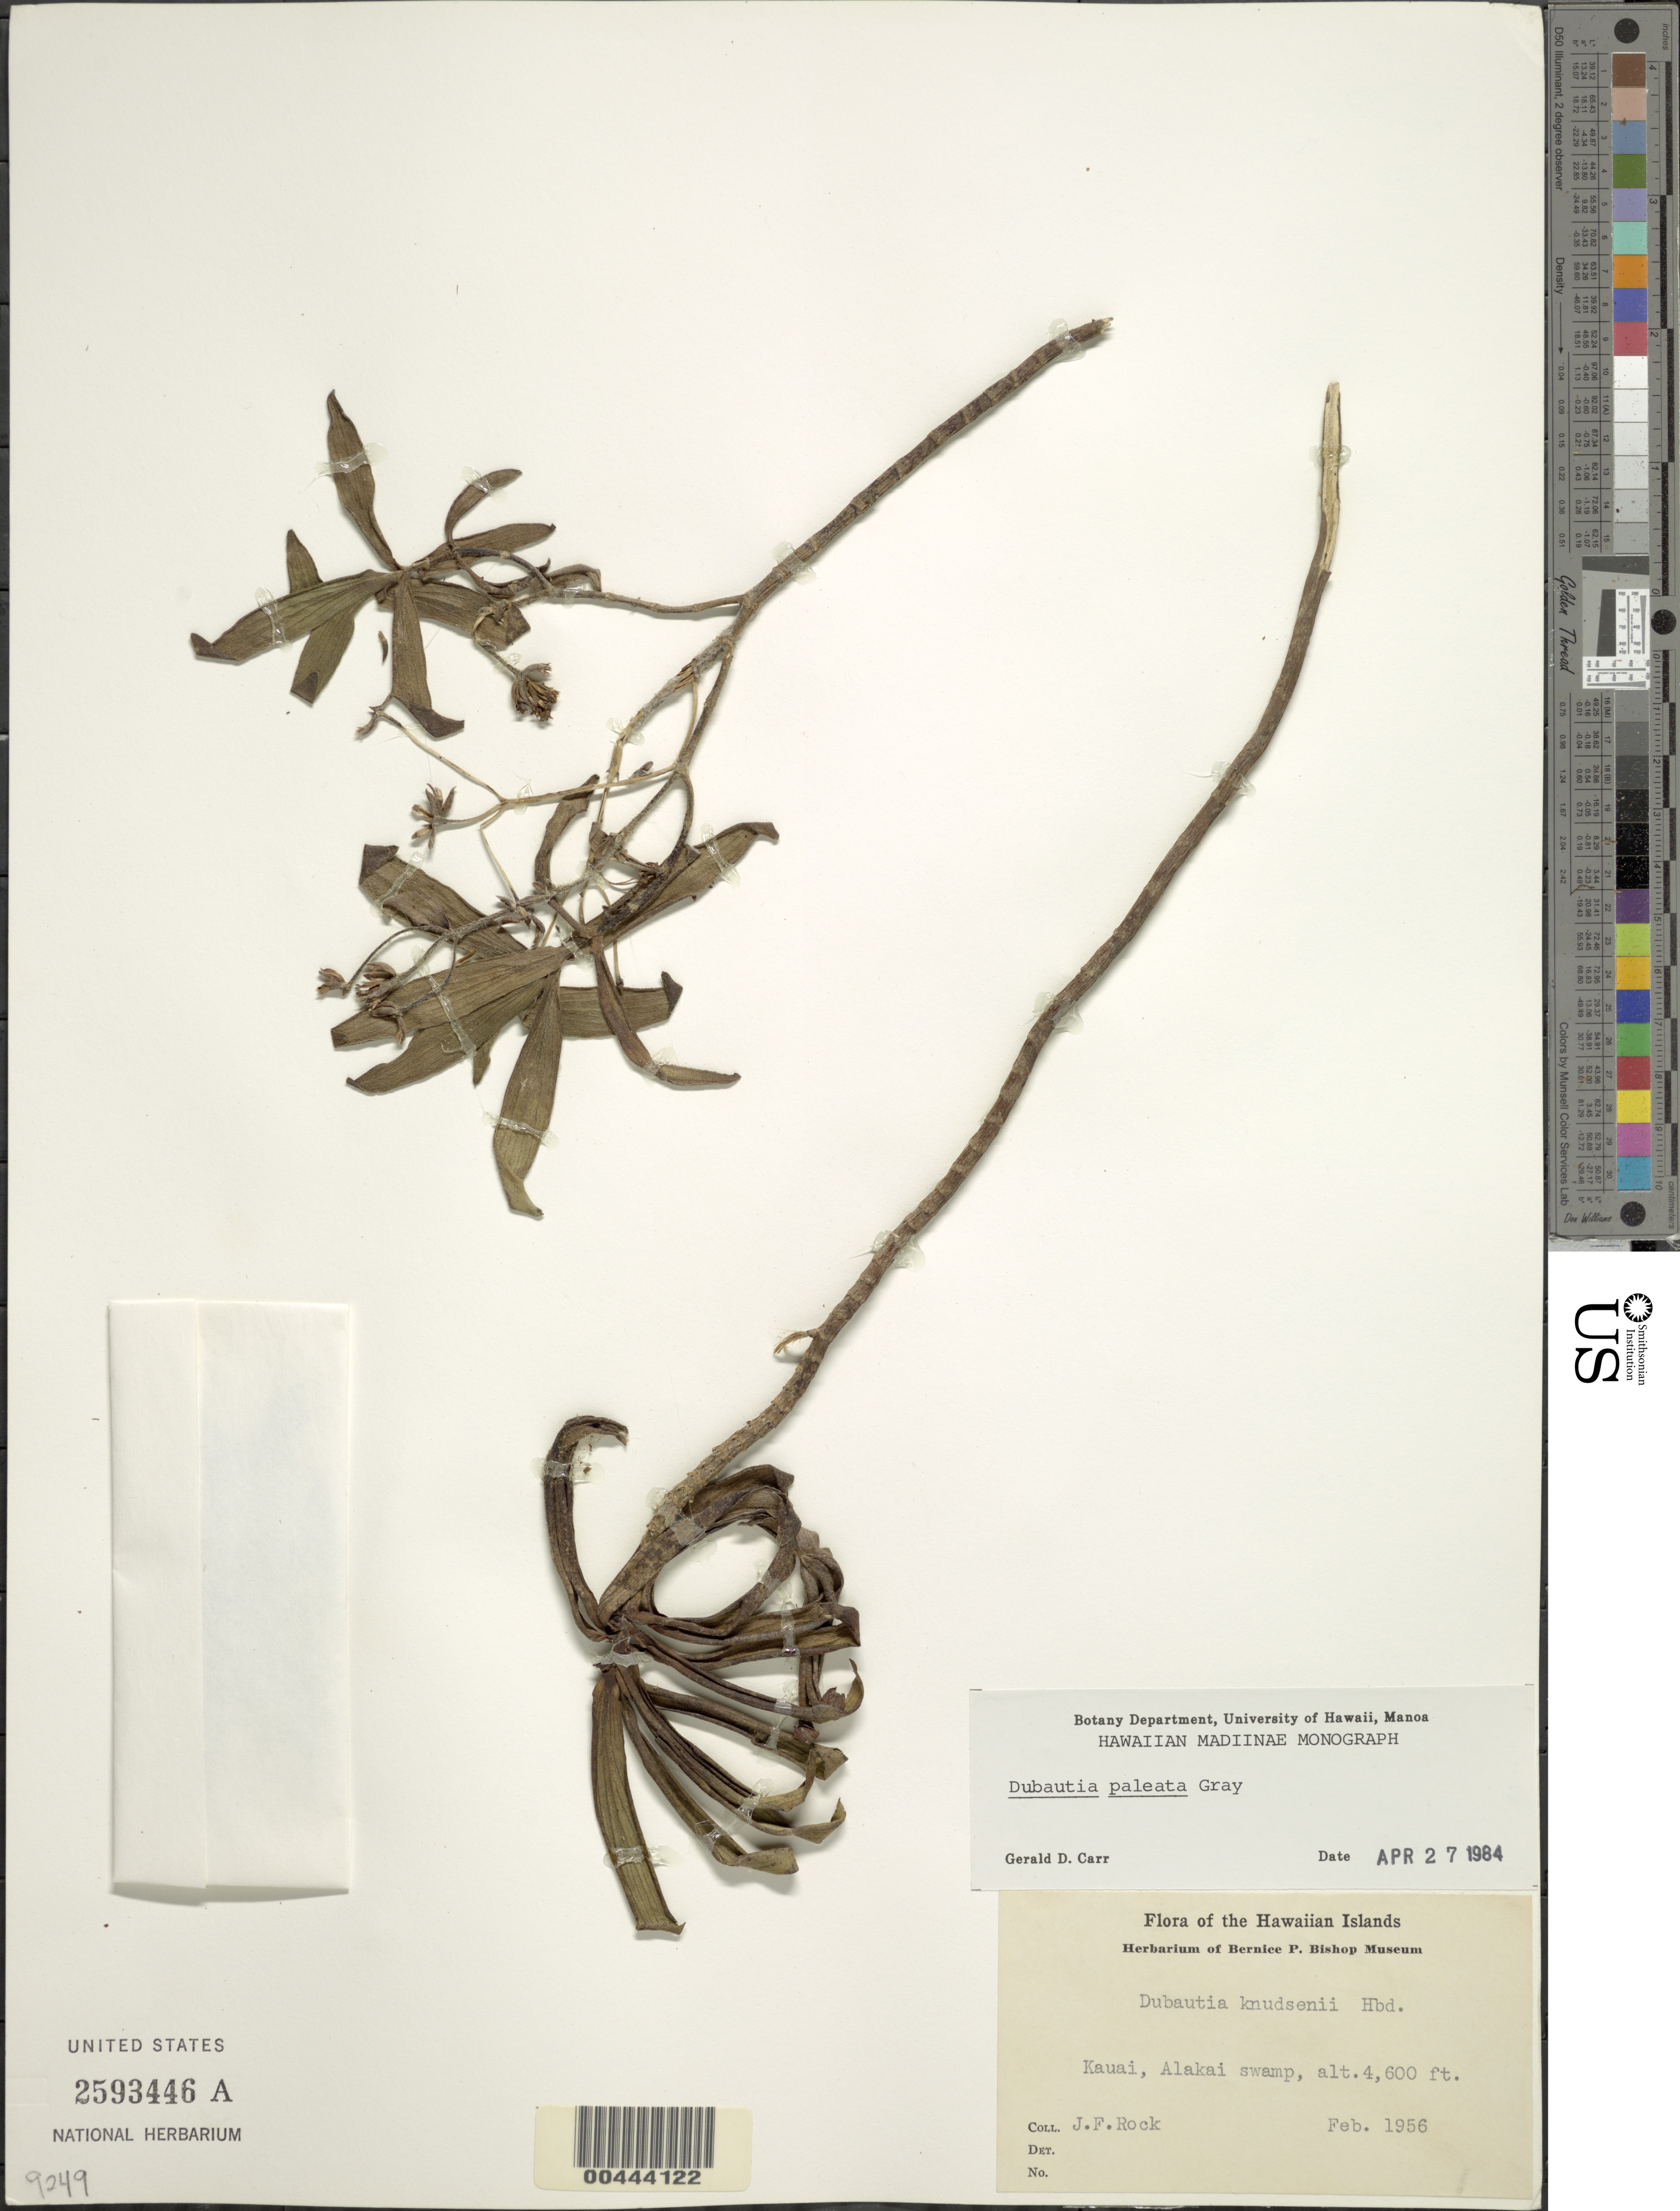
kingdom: Plantae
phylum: Tracheophyta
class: Magnoliopsida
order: Asterales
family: Asteraceae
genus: Dubautia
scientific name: Dubautia paleata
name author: A. Gray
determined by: Carr, G. D.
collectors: J. F. Rock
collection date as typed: Feb 1956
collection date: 1956-02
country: United States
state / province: Hawaii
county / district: Kauai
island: Kaua'i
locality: Alakai Swamp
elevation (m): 1402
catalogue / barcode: US 2593446A